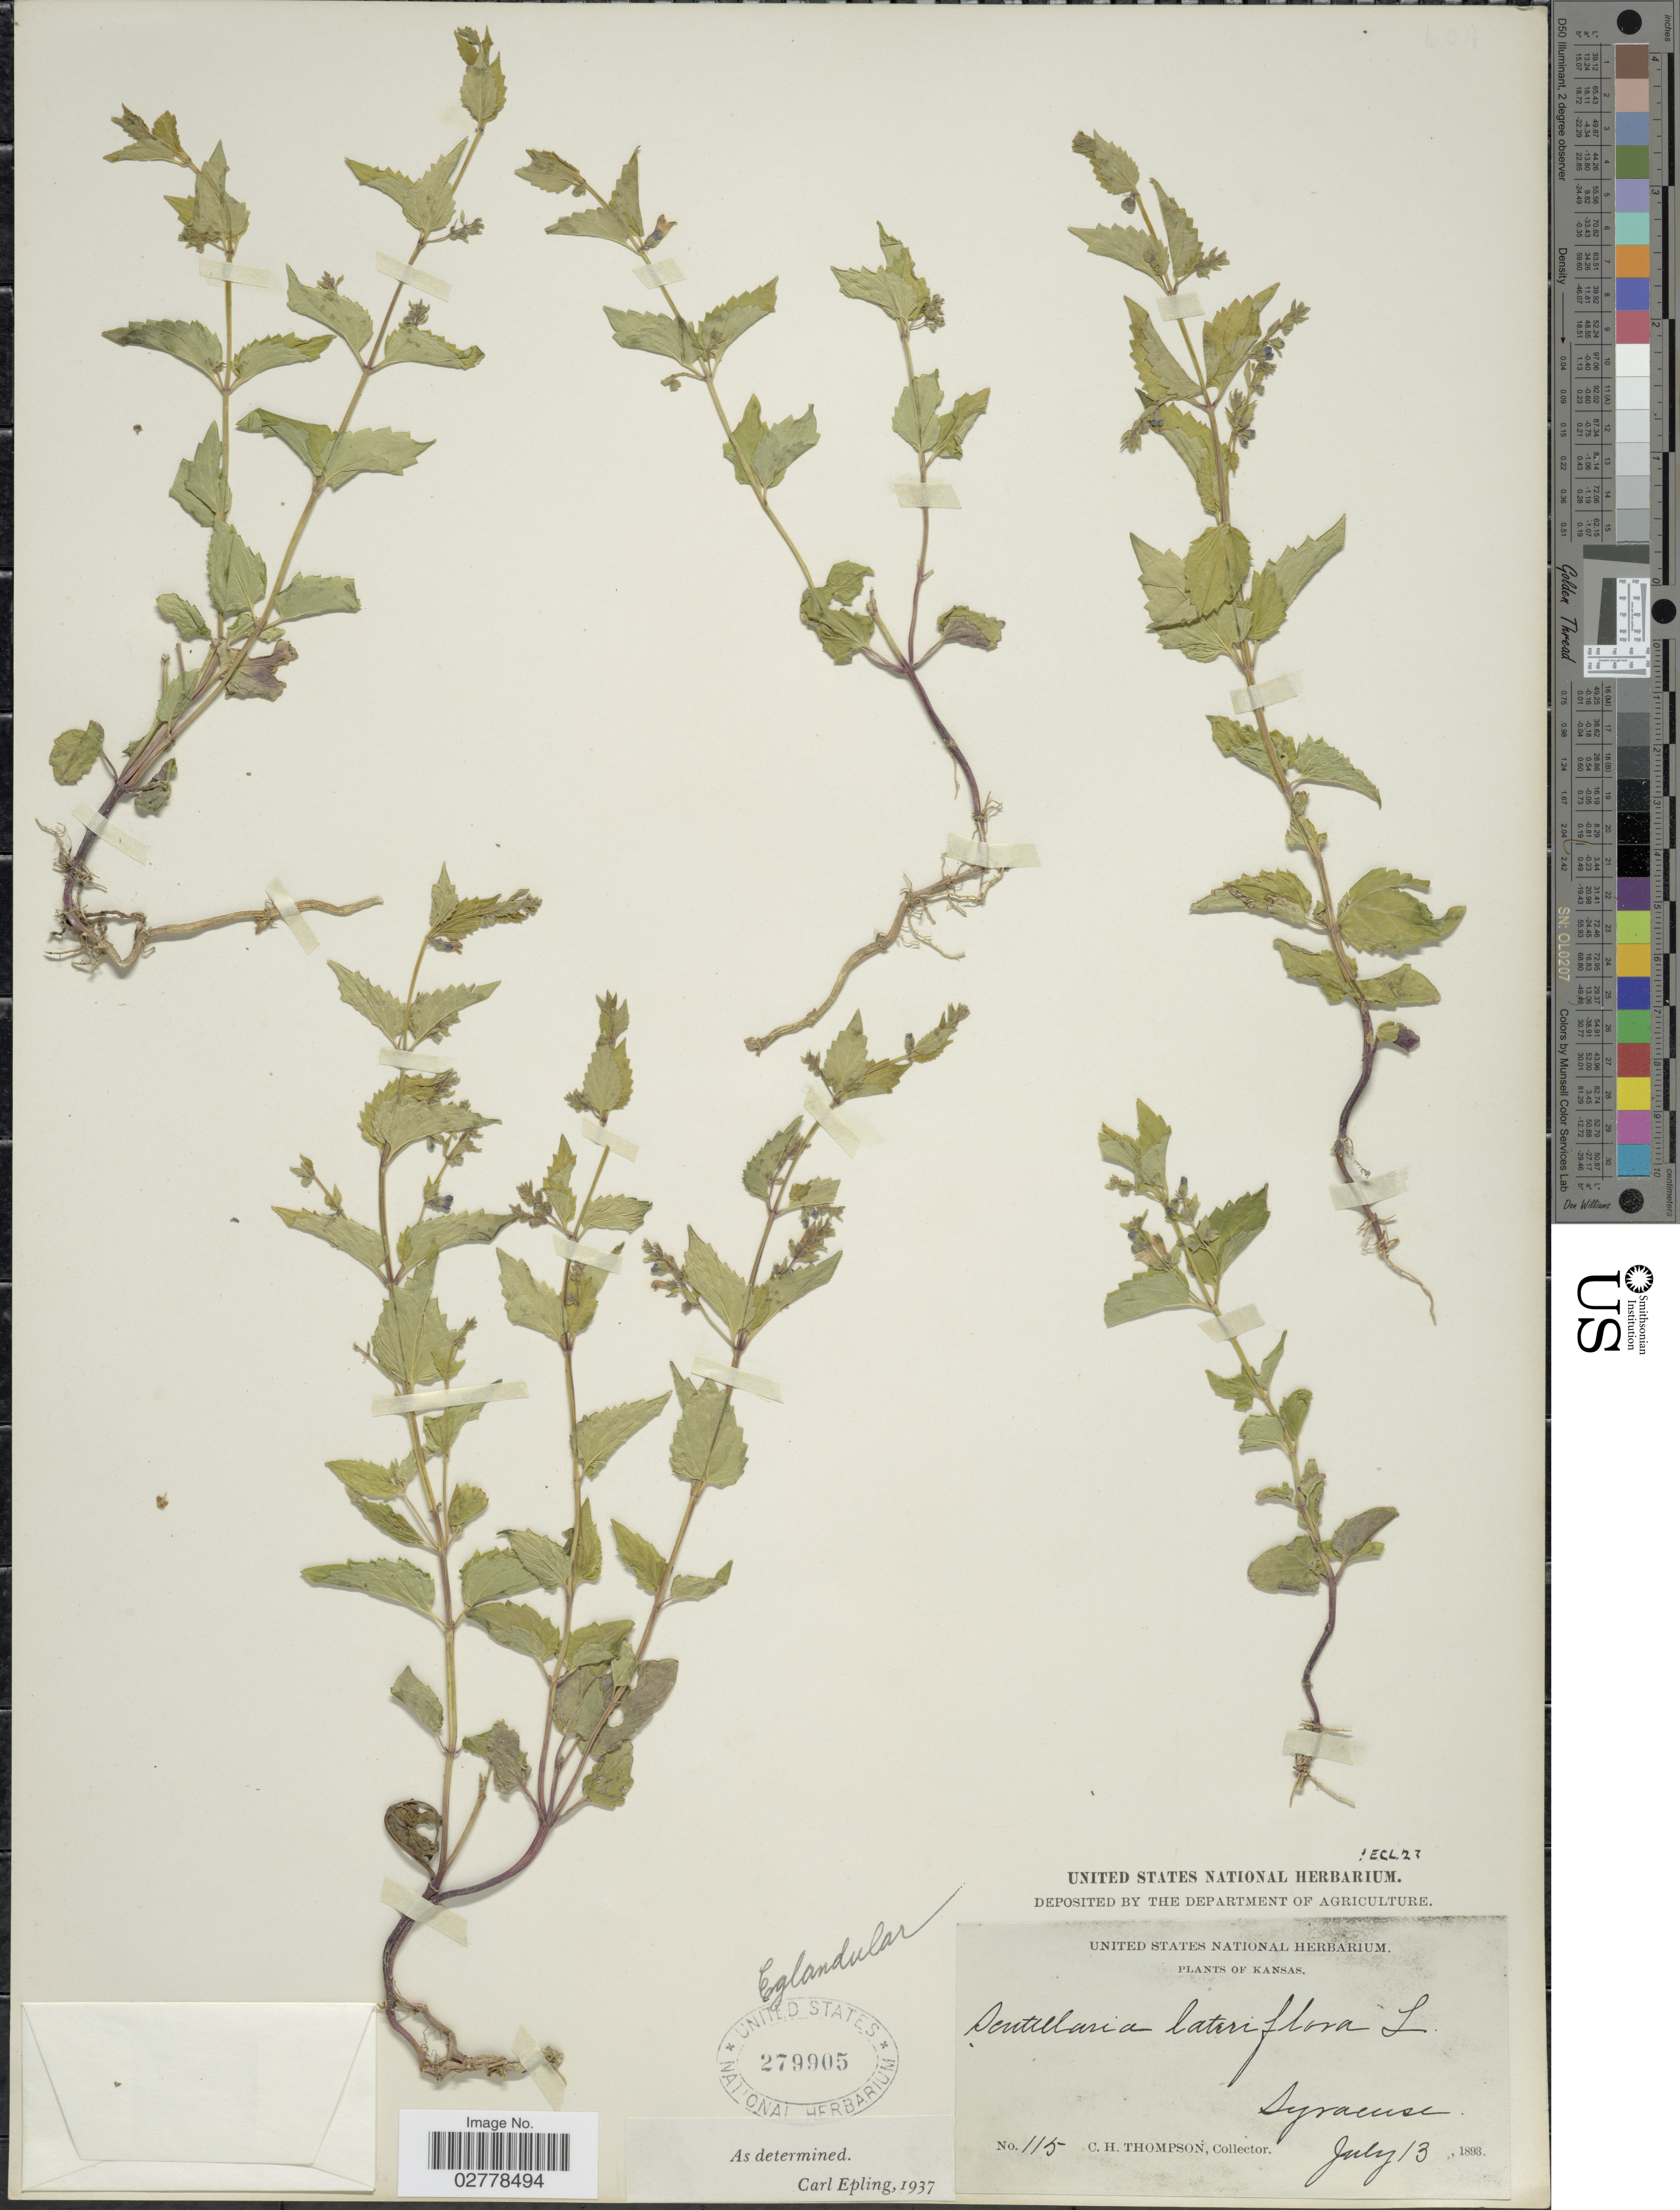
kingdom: Plantae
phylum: Tracheophyta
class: Magnoliopsida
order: Lamiales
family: Lamiaceae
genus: Scutellaria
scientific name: Scutellaria lateriflora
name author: L.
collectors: C. H. Thompson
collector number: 115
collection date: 1893-07-13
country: United States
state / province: Kansas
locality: Syracuse.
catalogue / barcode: US 279905